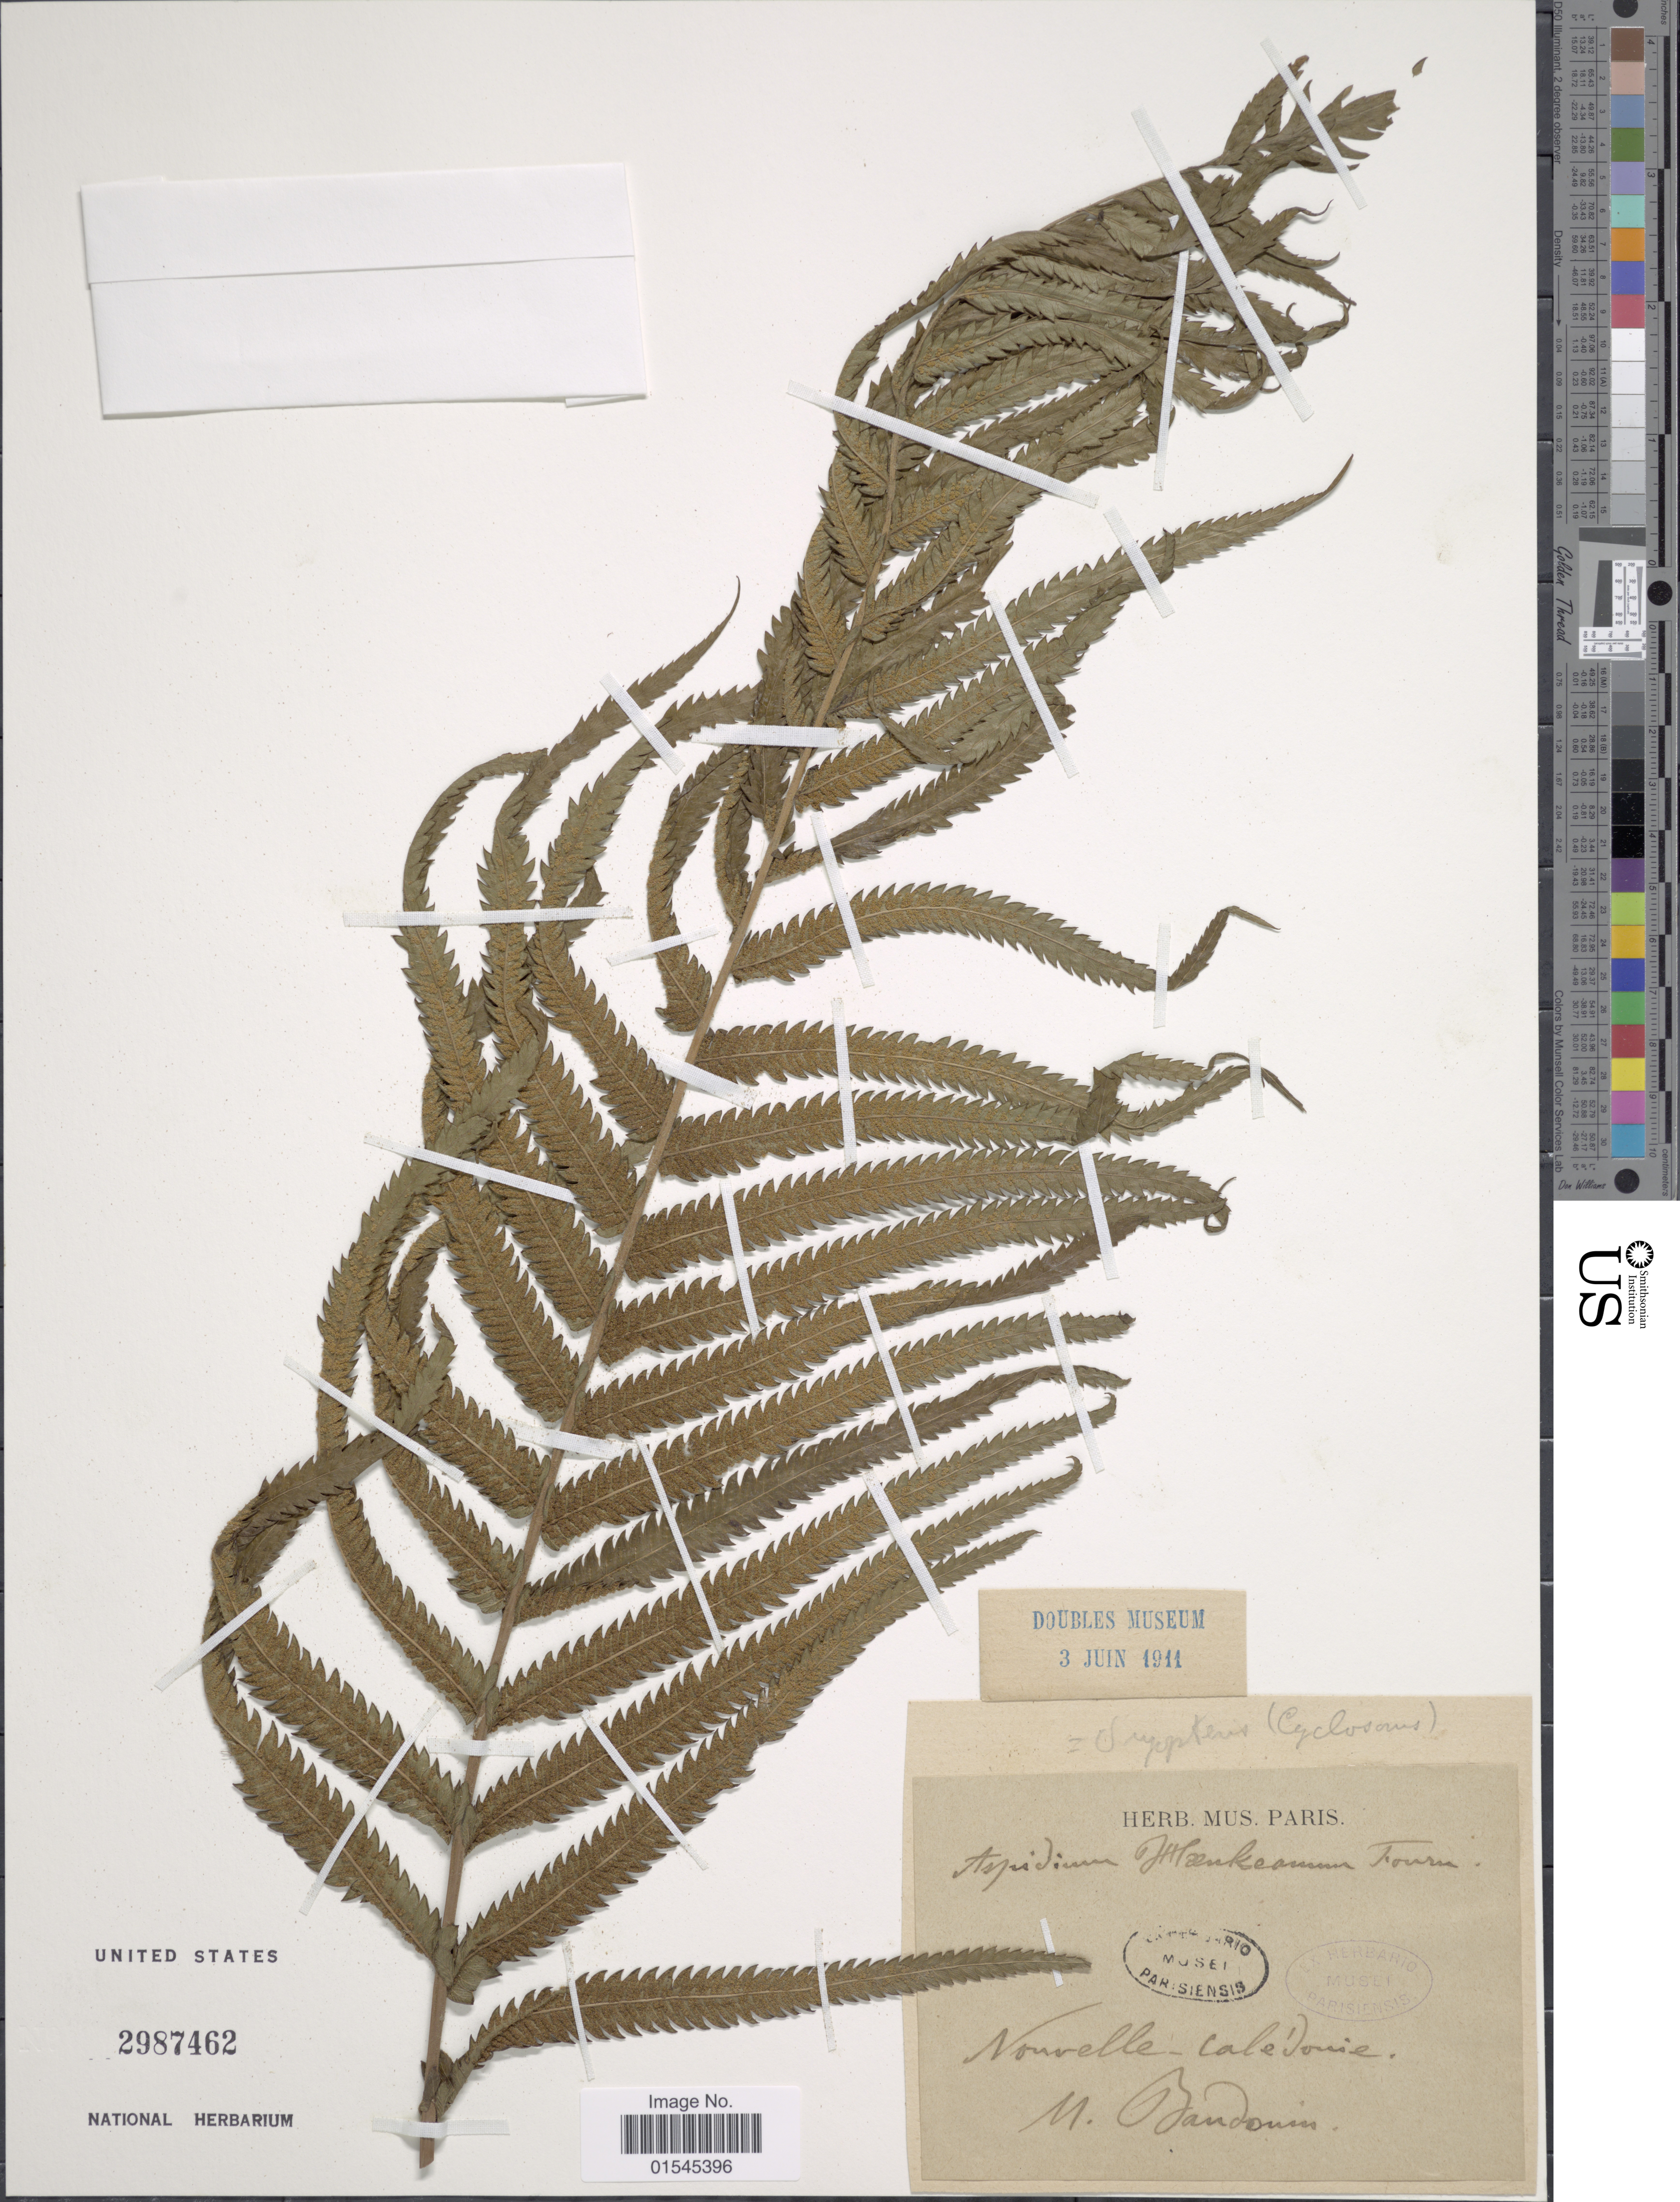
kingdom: Plantae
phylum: Tracheophyta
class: Polypodiopsida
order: Polypodiales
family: Thelypteridaceae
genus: Sphaerostephanos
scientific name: Sphaerostephanos unitus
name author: (L.) Holttum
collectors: M. Bandonin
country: New Caledonia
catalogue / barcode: US 2987462